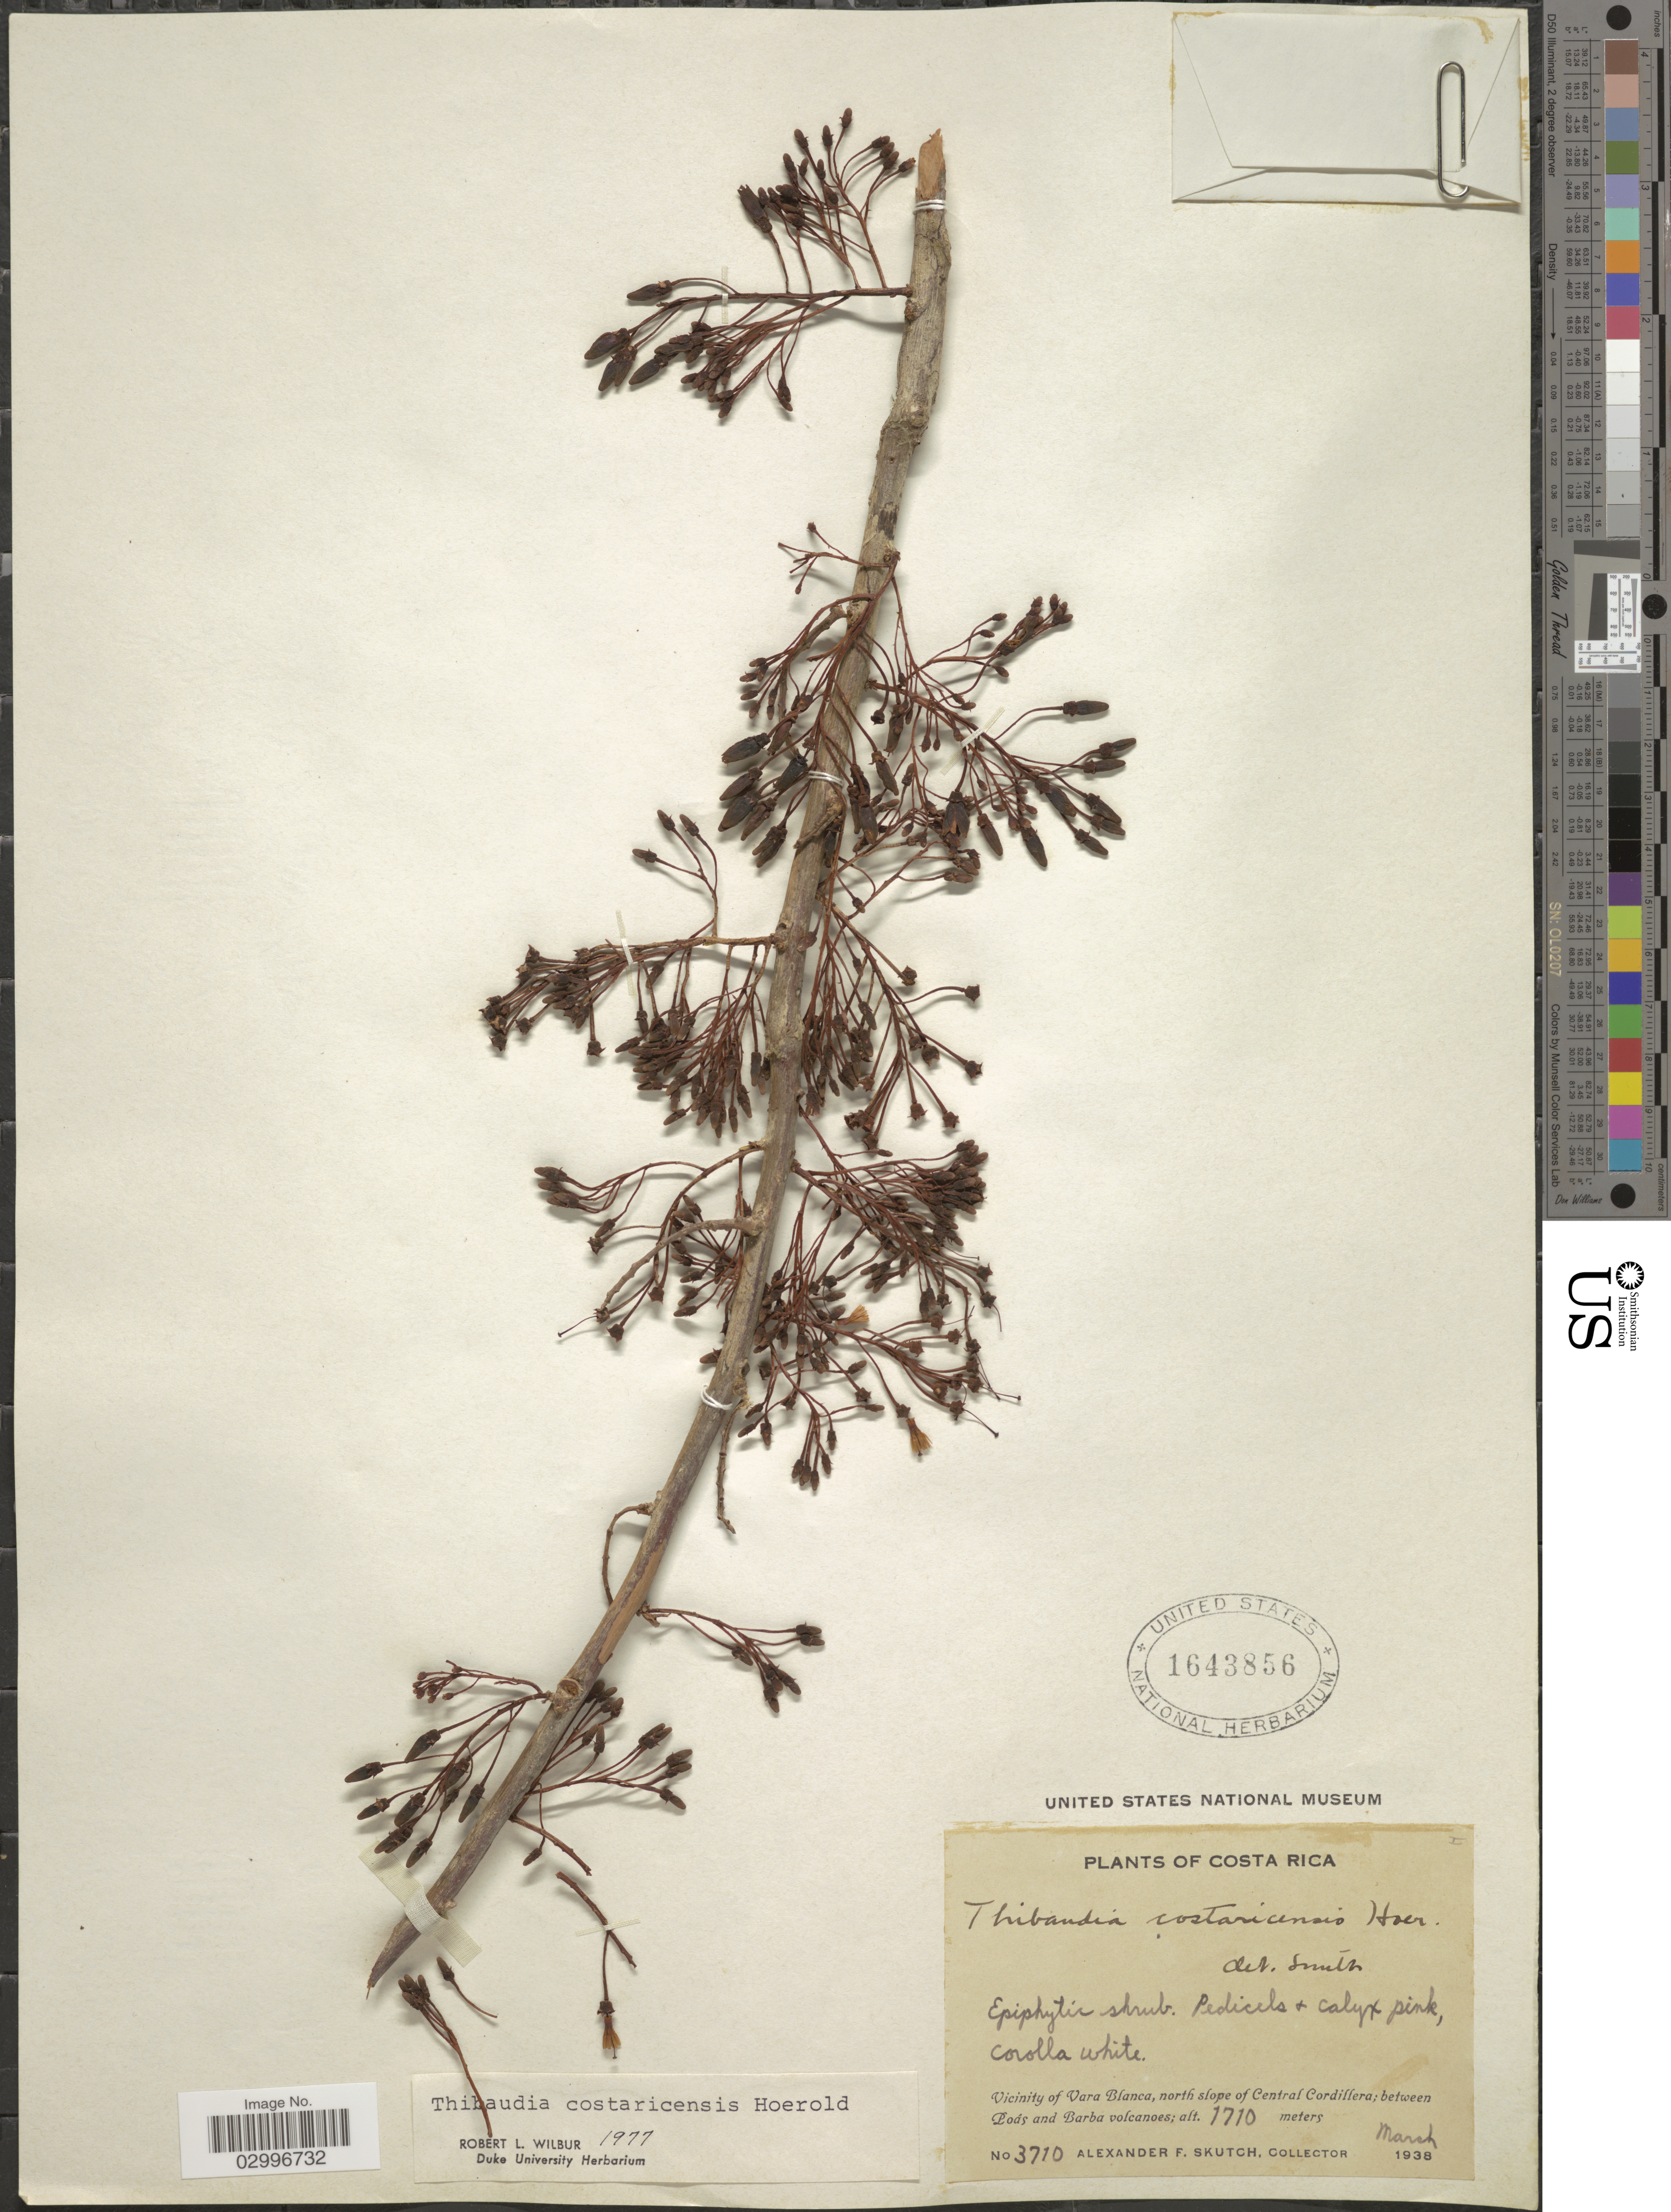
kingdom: Plantae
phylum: Tracheophyta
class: Magnoliopsida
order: Ericales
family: Ericaceae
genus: Thibaudia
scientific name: Thibaudia costaricensis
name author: Hoerold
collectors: A. F. Skutch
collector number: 3710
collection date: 1938-03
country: Costa Rica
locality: Vicinity of Vara Blanca, north slope of Central Cordillera; between Pods and Barba volcanoes.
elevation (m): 1710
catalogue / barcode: US 1643856